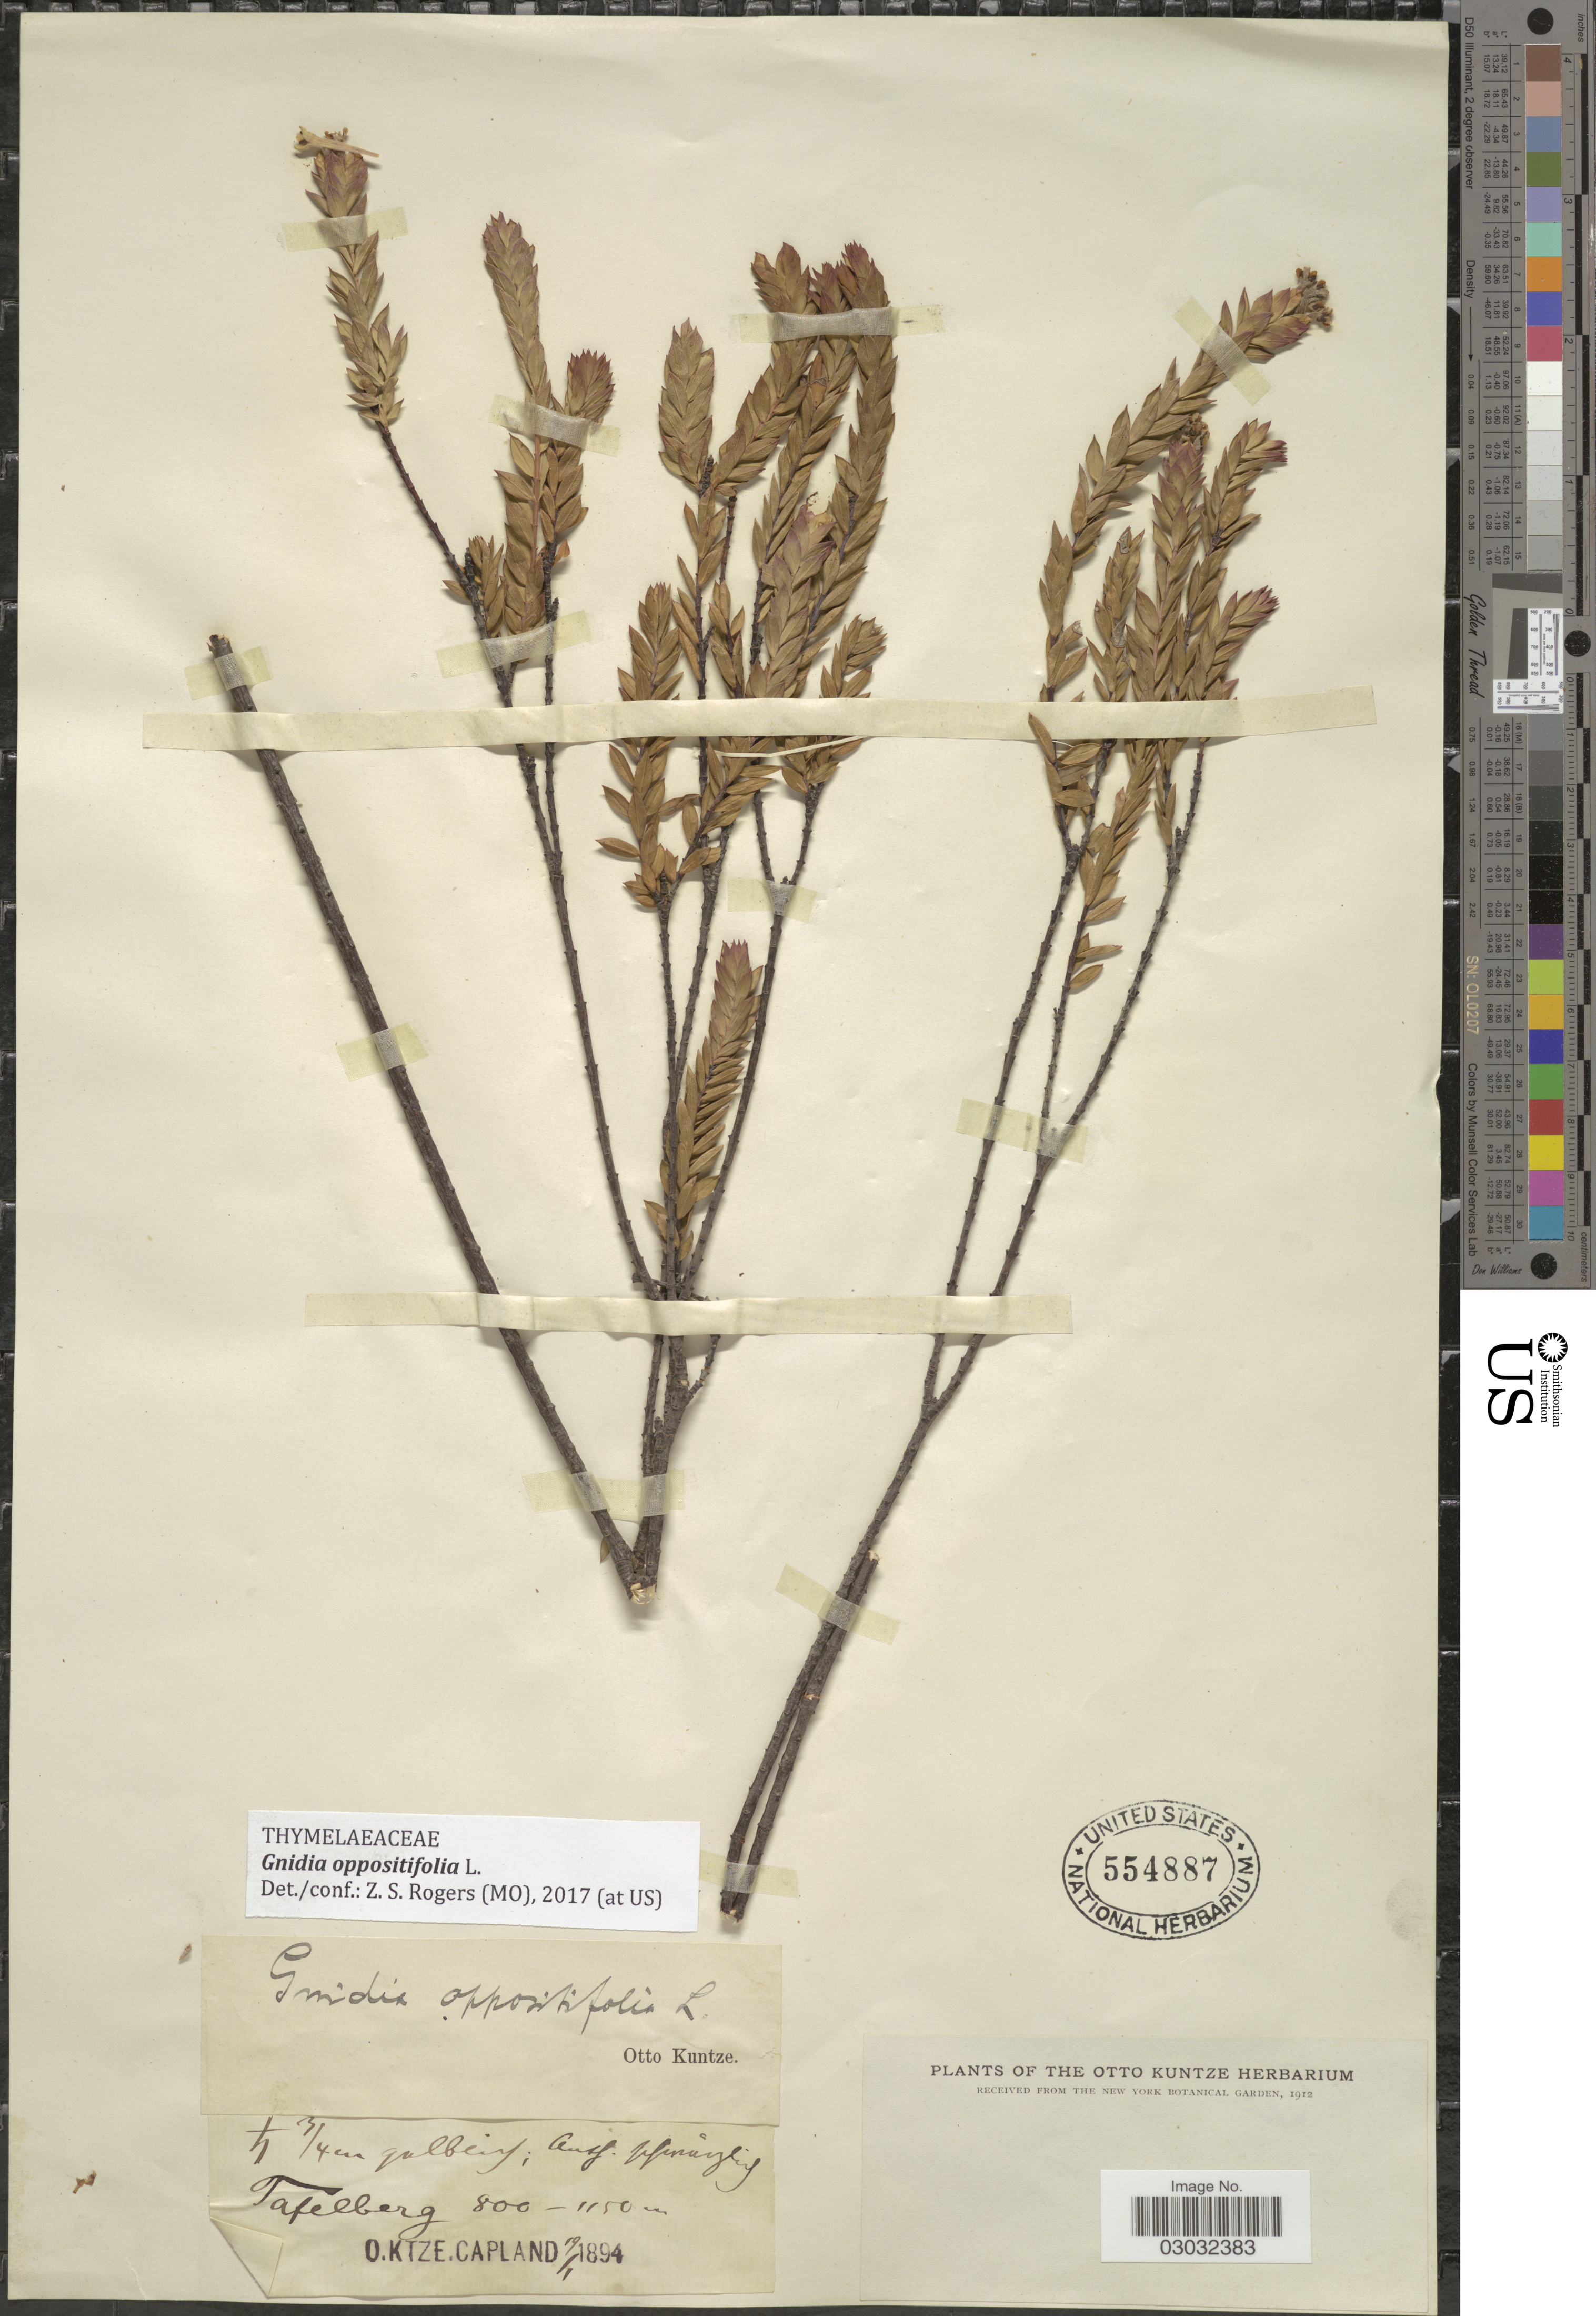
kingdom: Plantae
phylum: Tracheophyta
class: Magnoliopsida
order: Malvales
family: Thymelaeaceae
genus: Gnidia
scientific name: Gnidia oppositifolia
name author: L.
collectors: C.E.O. Kuntze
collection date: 1894-01-19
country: South Africa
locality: Tafelberg. Capland.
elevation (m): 800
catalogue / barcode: US 554887